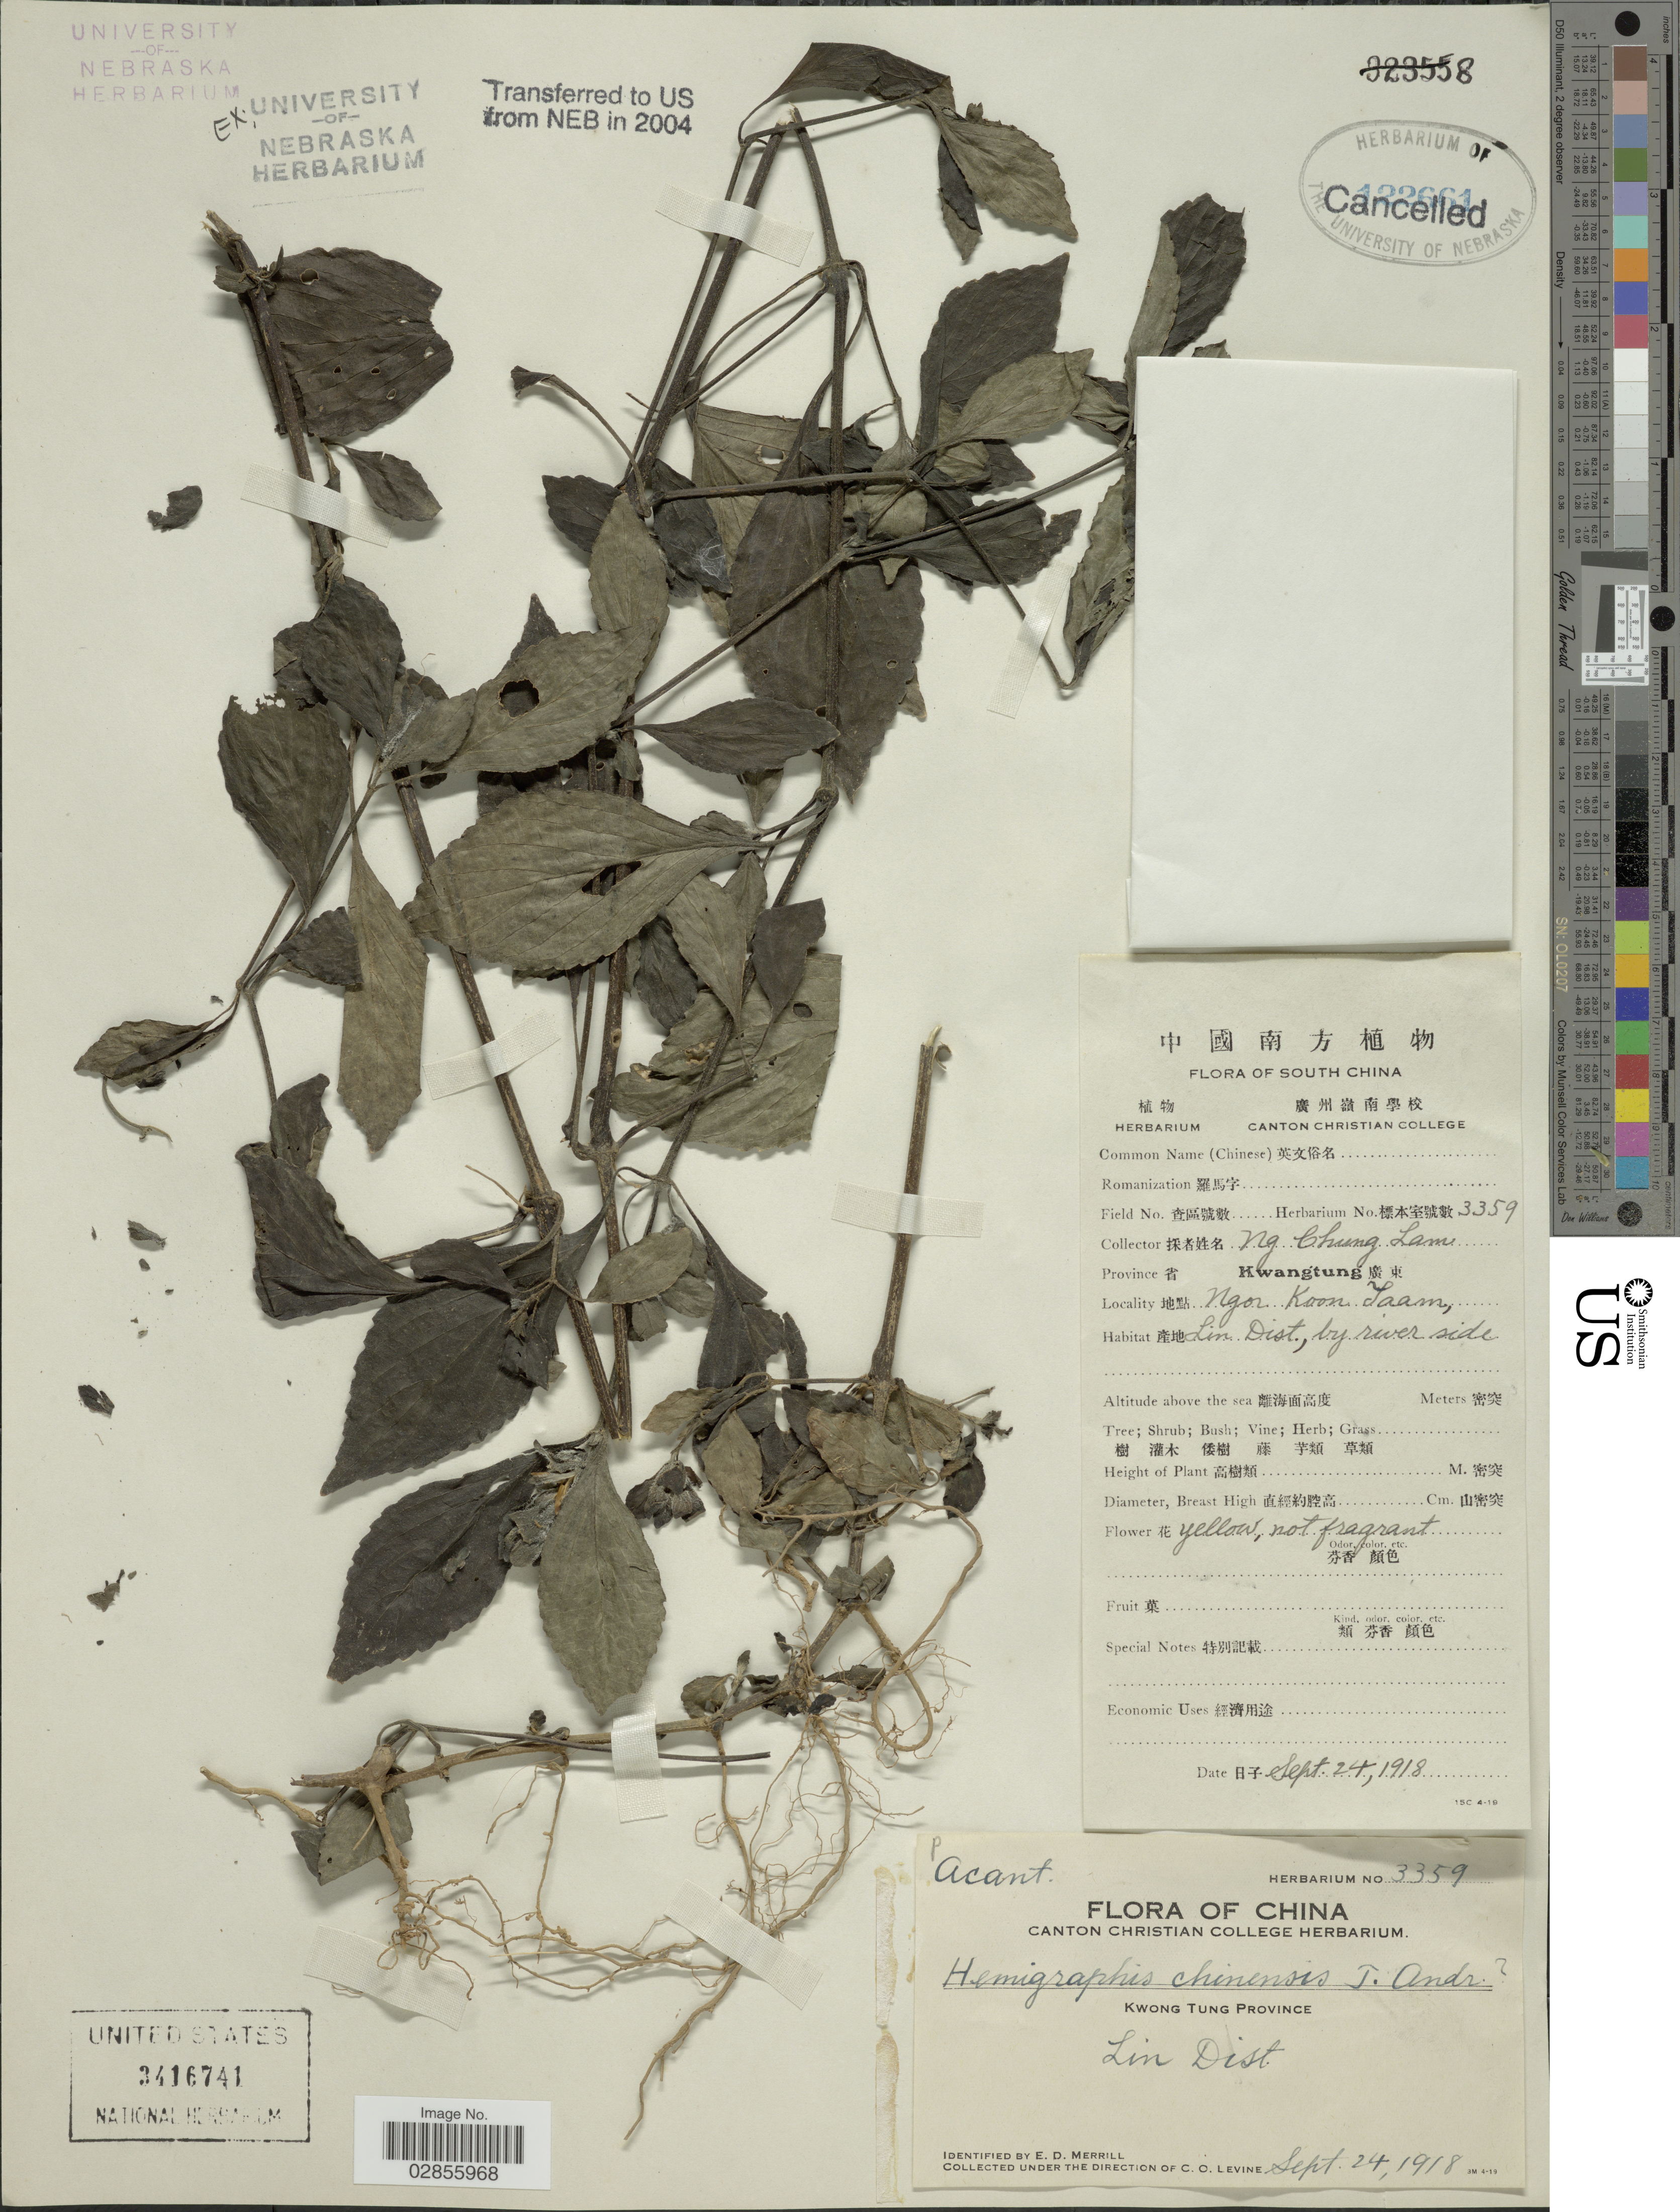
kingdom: Plantae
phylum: Tracheophyta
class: Magnoliopsida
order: Lamiales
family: Acanthaceae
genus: Hemigraphis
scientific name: Hemigraphis chinensis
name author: (Nees) T. Anderson ex Hemsl.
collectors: N. C. Lam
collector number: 3359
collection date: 1918-09-24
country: China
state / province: Guangdong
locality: Province Kwangtung. Ngor Koon Taam, Lin Dist, by river side. Kwong Tung Province.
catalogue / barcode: US 3416741